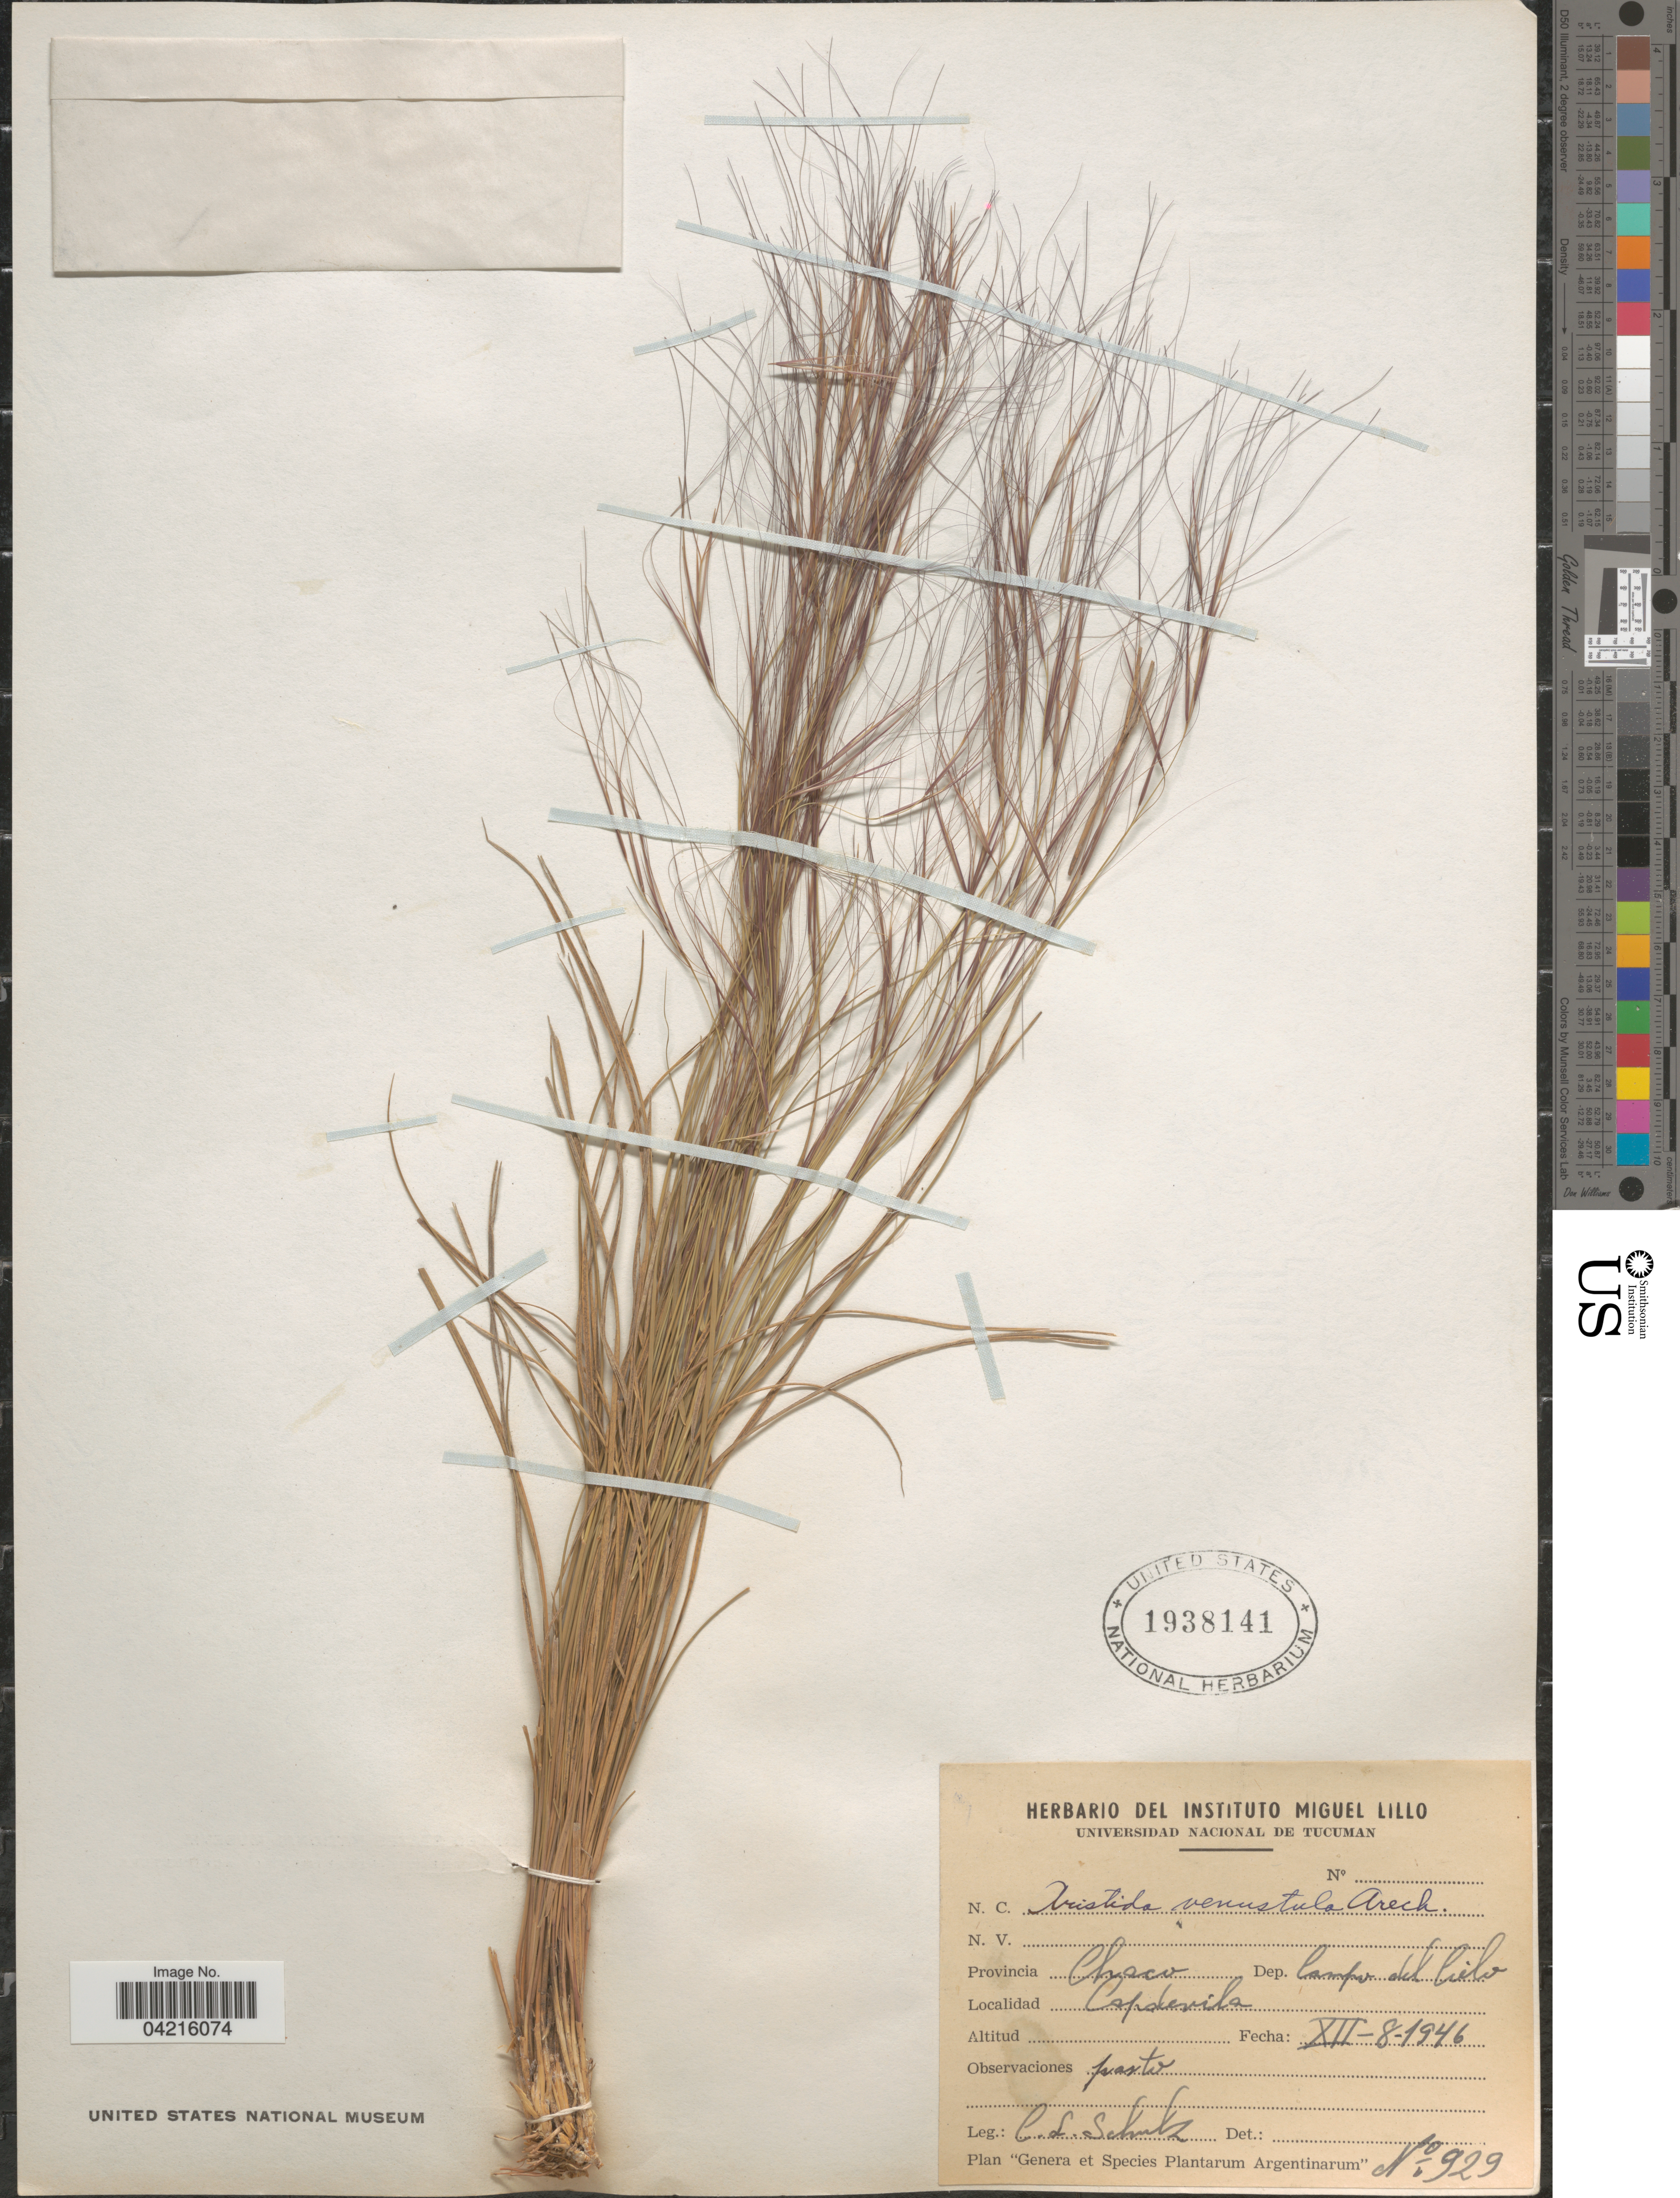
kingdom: Plantae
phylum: Tracheophyta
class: Liliopsida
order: Poales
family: Poaceae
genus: Aristida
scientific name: Aristida venustula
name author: Arechav.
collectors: C. L. Schulz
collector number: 929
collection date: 1946-12-08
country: Argentina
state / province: Chaco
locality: Dep. Campo del Cielo. Capdevila.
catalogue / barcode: US 1938141